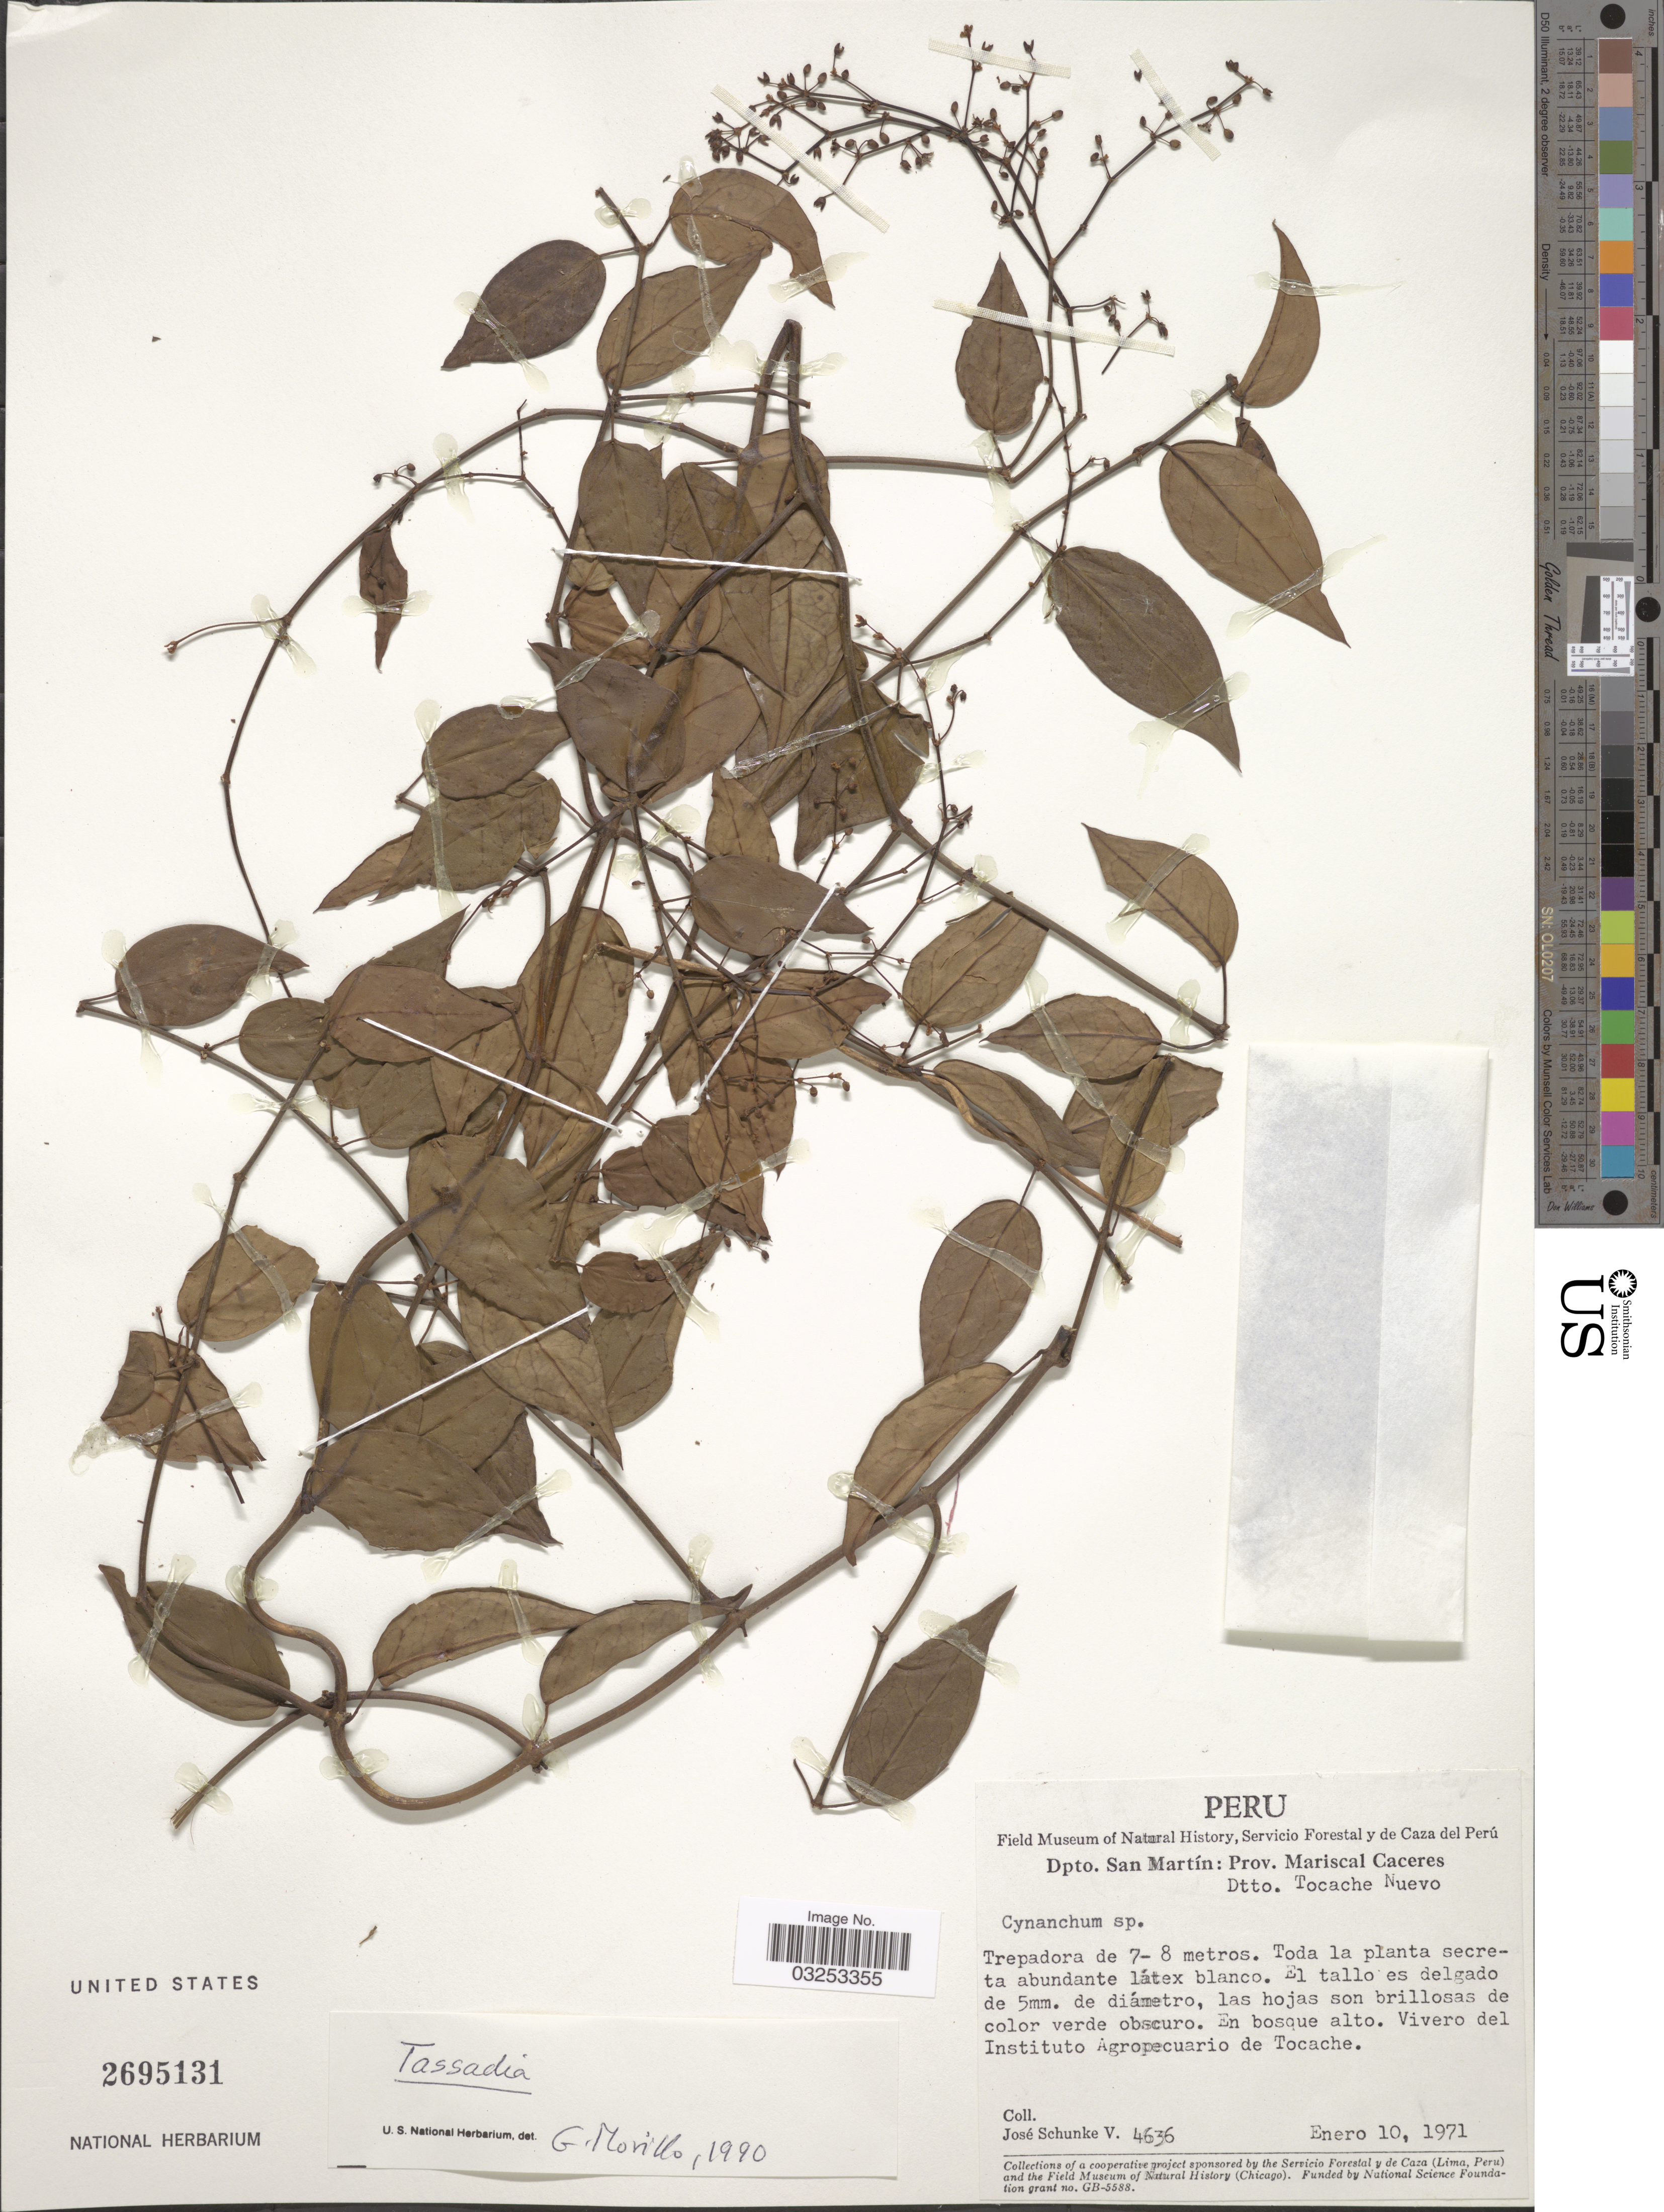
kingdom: Plantae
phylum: Tracheophyta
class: Magnoliopsida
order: Gentianales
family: Apocynaceae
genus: Tassadia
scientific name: Tassadia sp.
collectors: J. Schunke Vigo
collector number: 4636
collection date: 1971-01-10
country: Peru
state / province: San Martín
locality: Dpto. San Martín: Prov. Mariscal Caceres. Dtto. Tocache Nuevo. Vivero del Instituto Agropecuario de Tocache.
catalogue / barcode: US 2695131